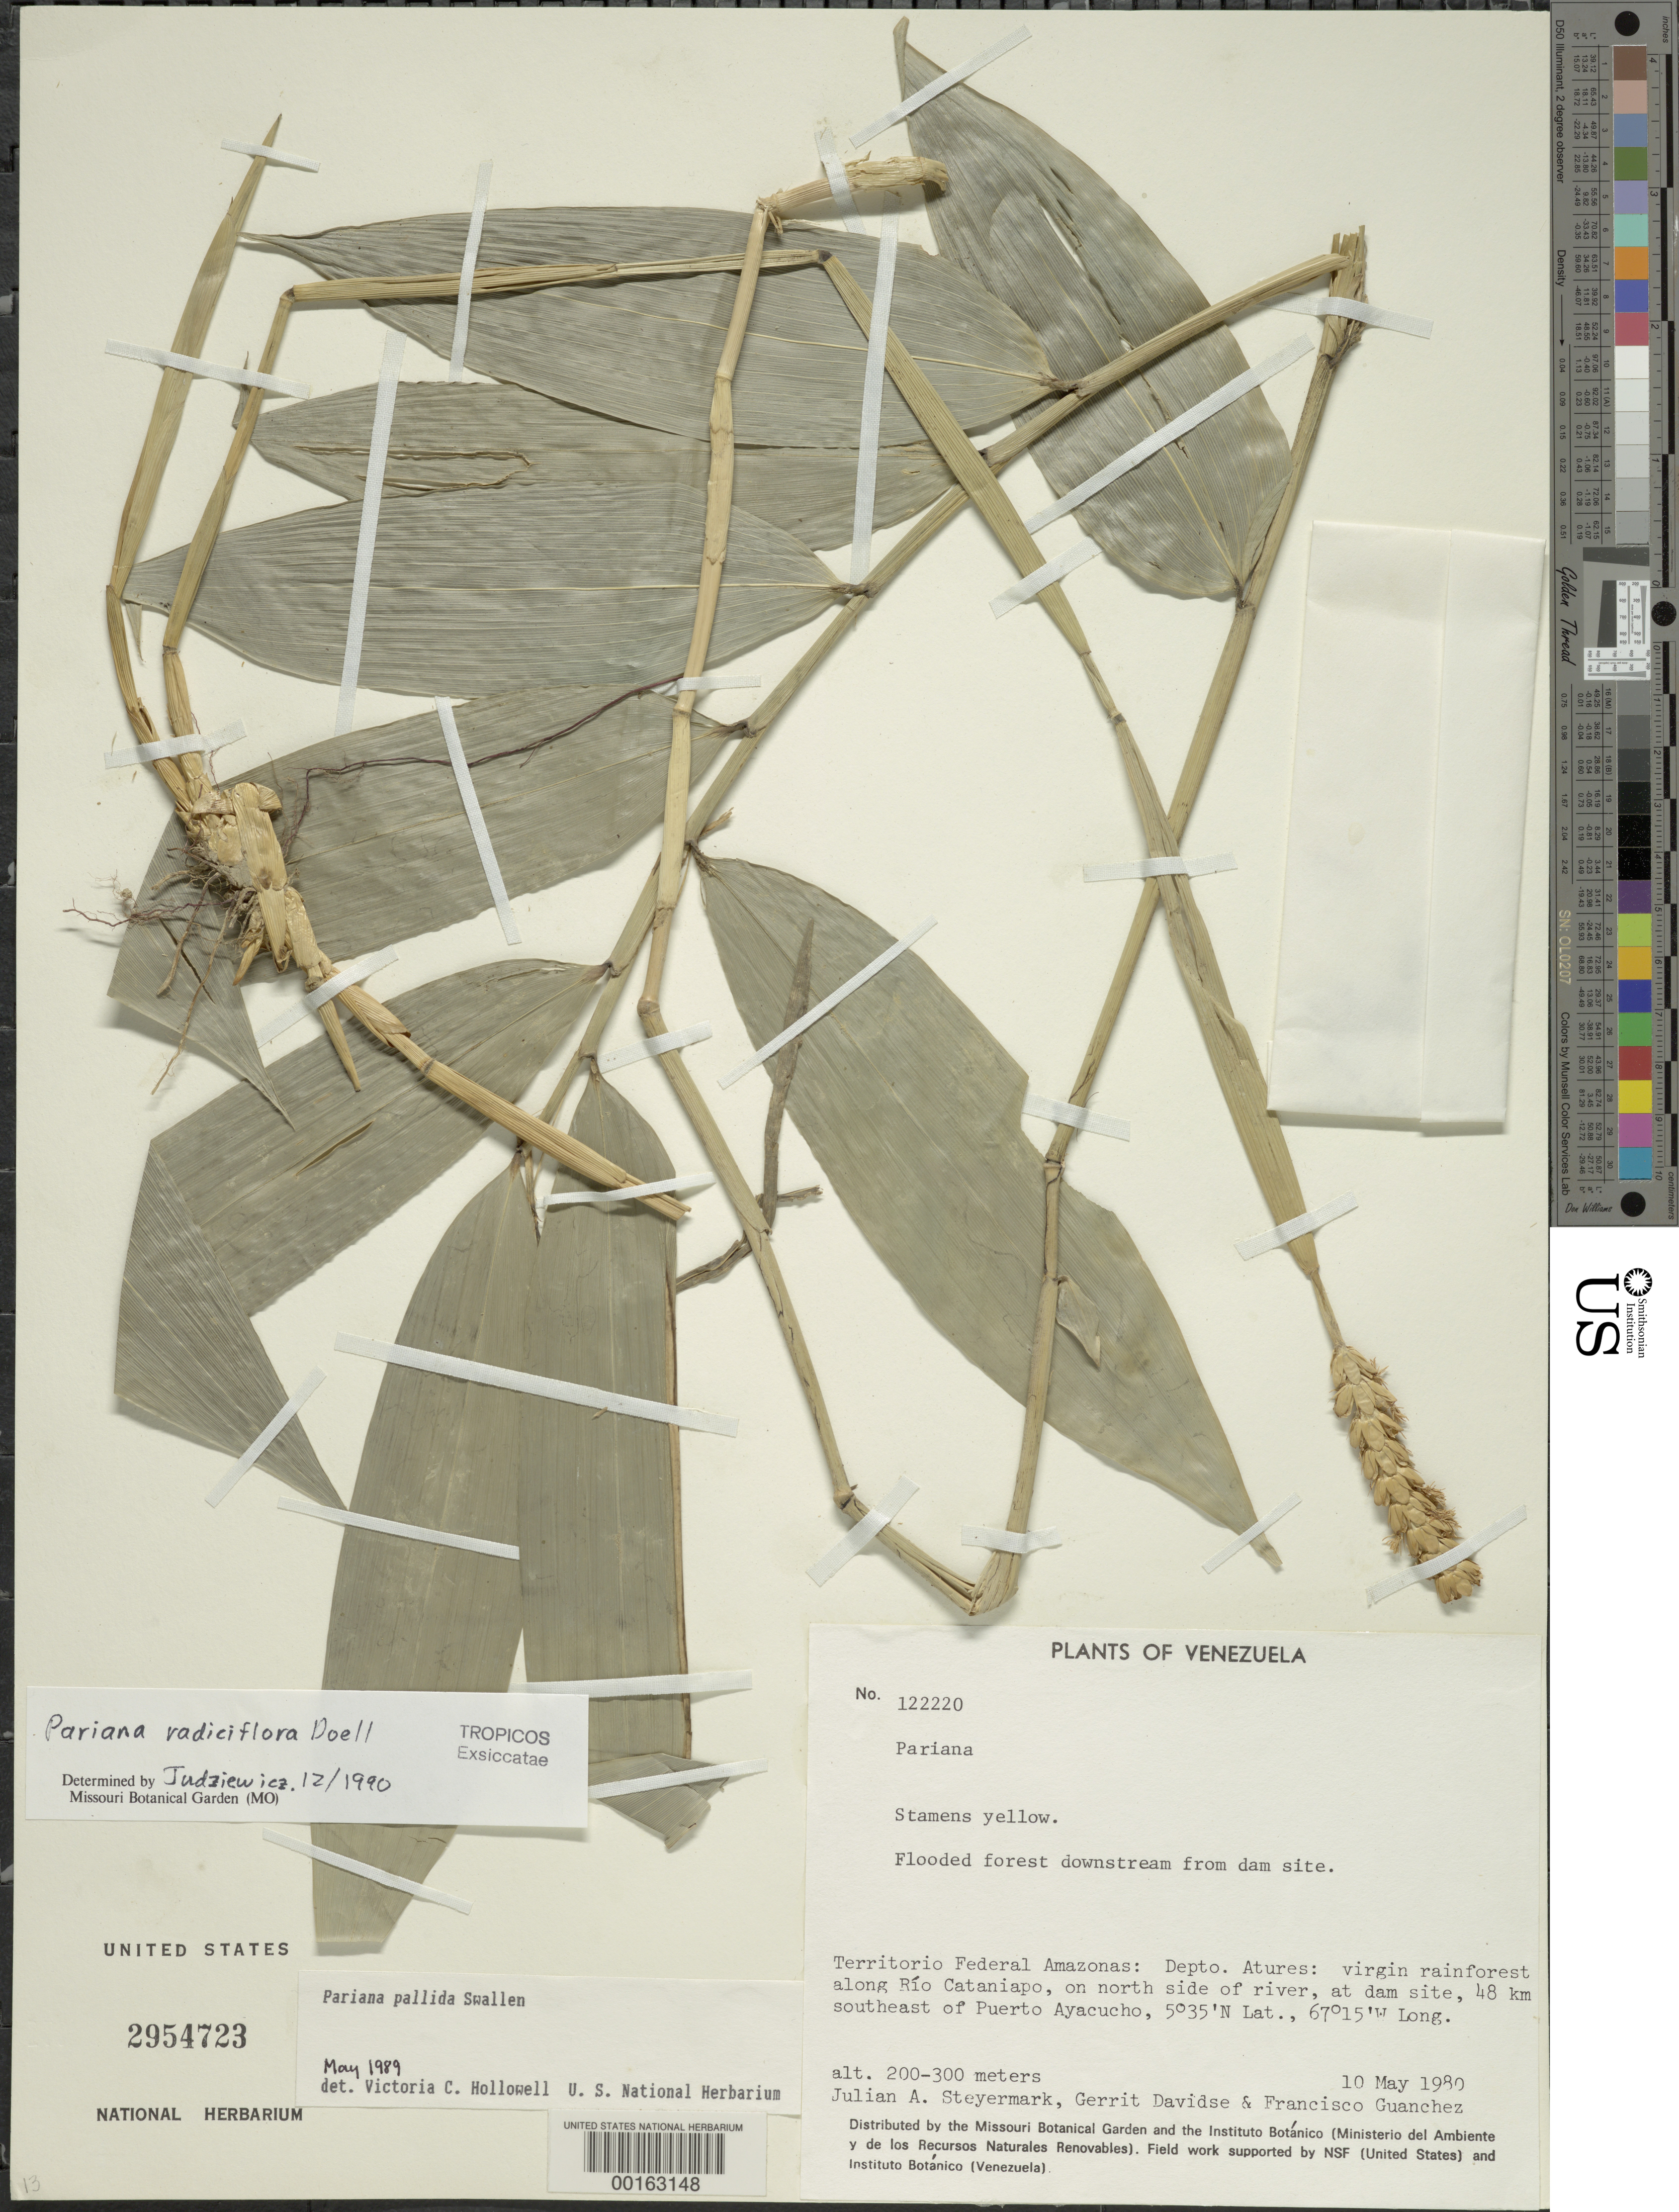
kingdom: Plantae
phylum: Tracheophyta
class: Liliopsida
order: Poales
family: Poaceae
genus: Pariana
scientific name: Pariana radiciflora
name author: Sagot ex Döll in Mart.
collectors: J. Steyermark, G. Davidse & F. Guánchez M.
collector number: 122220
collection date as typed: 10 May 1980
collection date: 1980-05-10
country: Venezuela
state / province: Amazonas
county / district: Atures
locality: Along rio cataniapo, n side of river, at dam site, 48 km se of puerto ayacucho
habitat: Virgin rainforest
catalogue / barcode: US 2954723